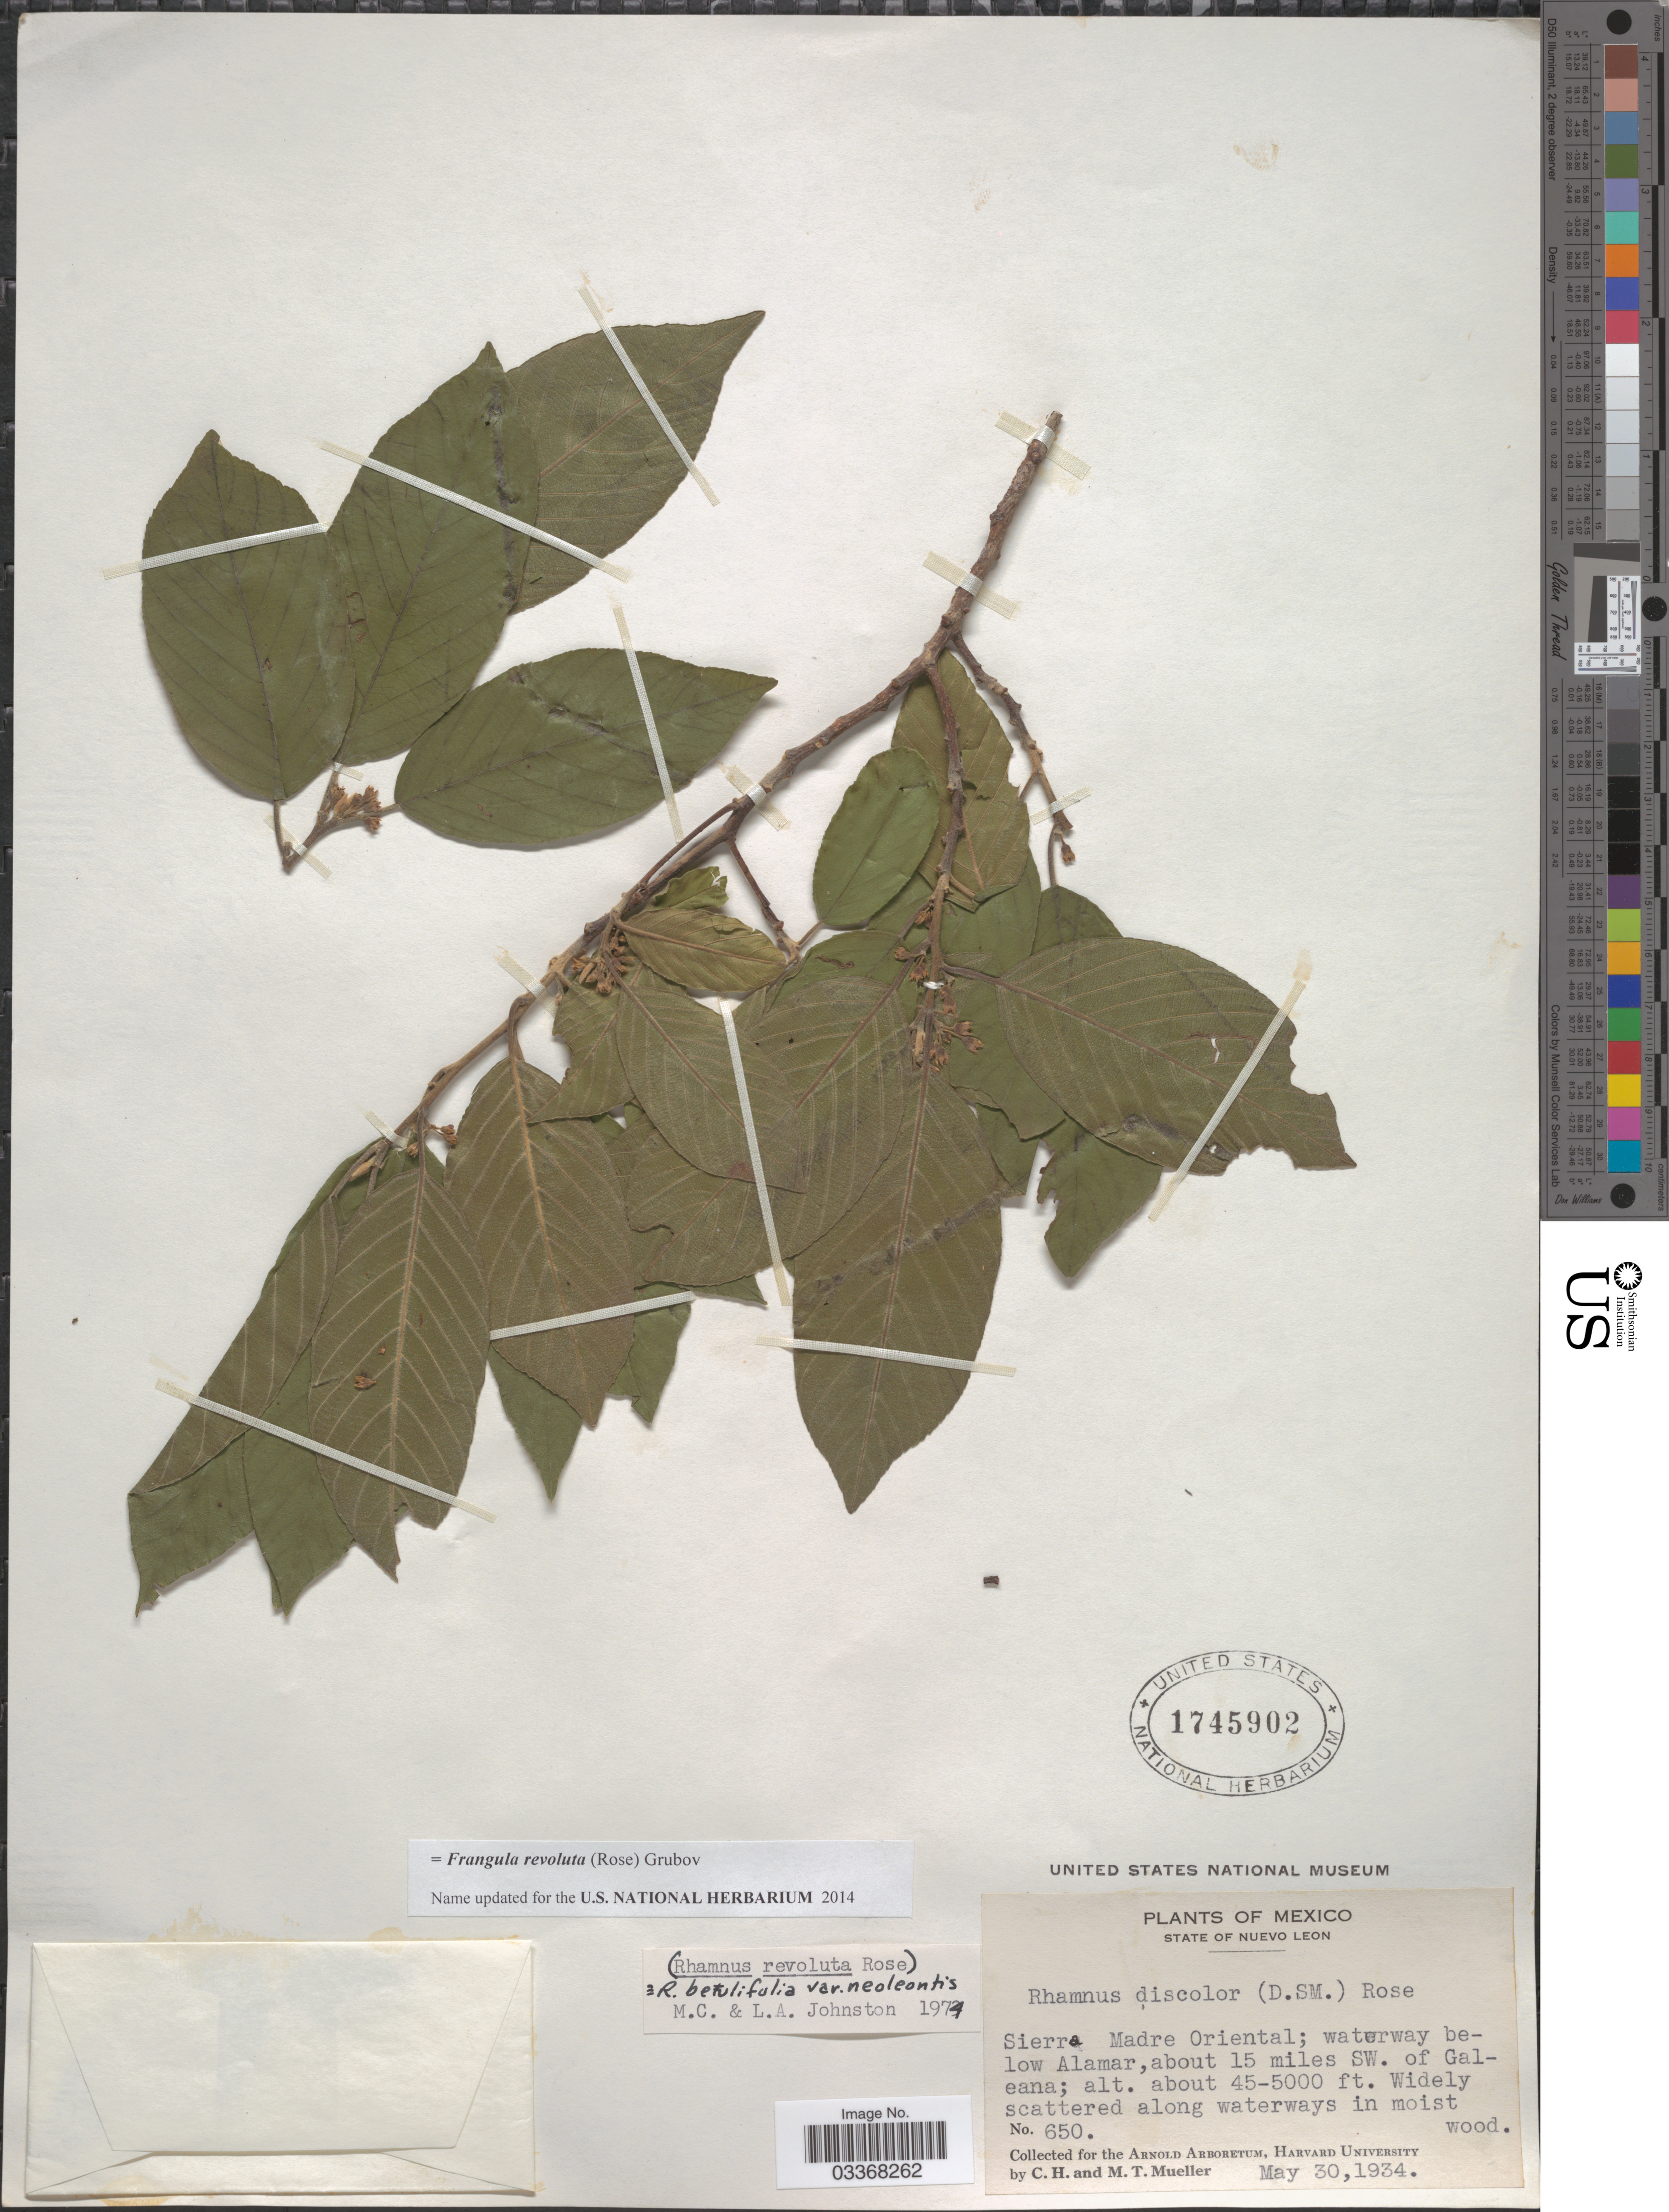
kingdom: Plantae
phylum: Tracheophyta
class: Magnoliopsida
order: Rosales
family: Rhamnaceae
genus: Frangula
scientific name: Frangula revoluta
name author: (Rose) Grubov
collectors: C. H. Mueller & M. Mueller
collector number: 650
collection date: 1934-05-30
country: Mexico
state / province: Nuevo León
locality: Sierra Madre Oriental; waterway below Alamar, about 15 miles SW. of Galeana.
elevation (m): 1372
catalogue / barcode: US 1745902